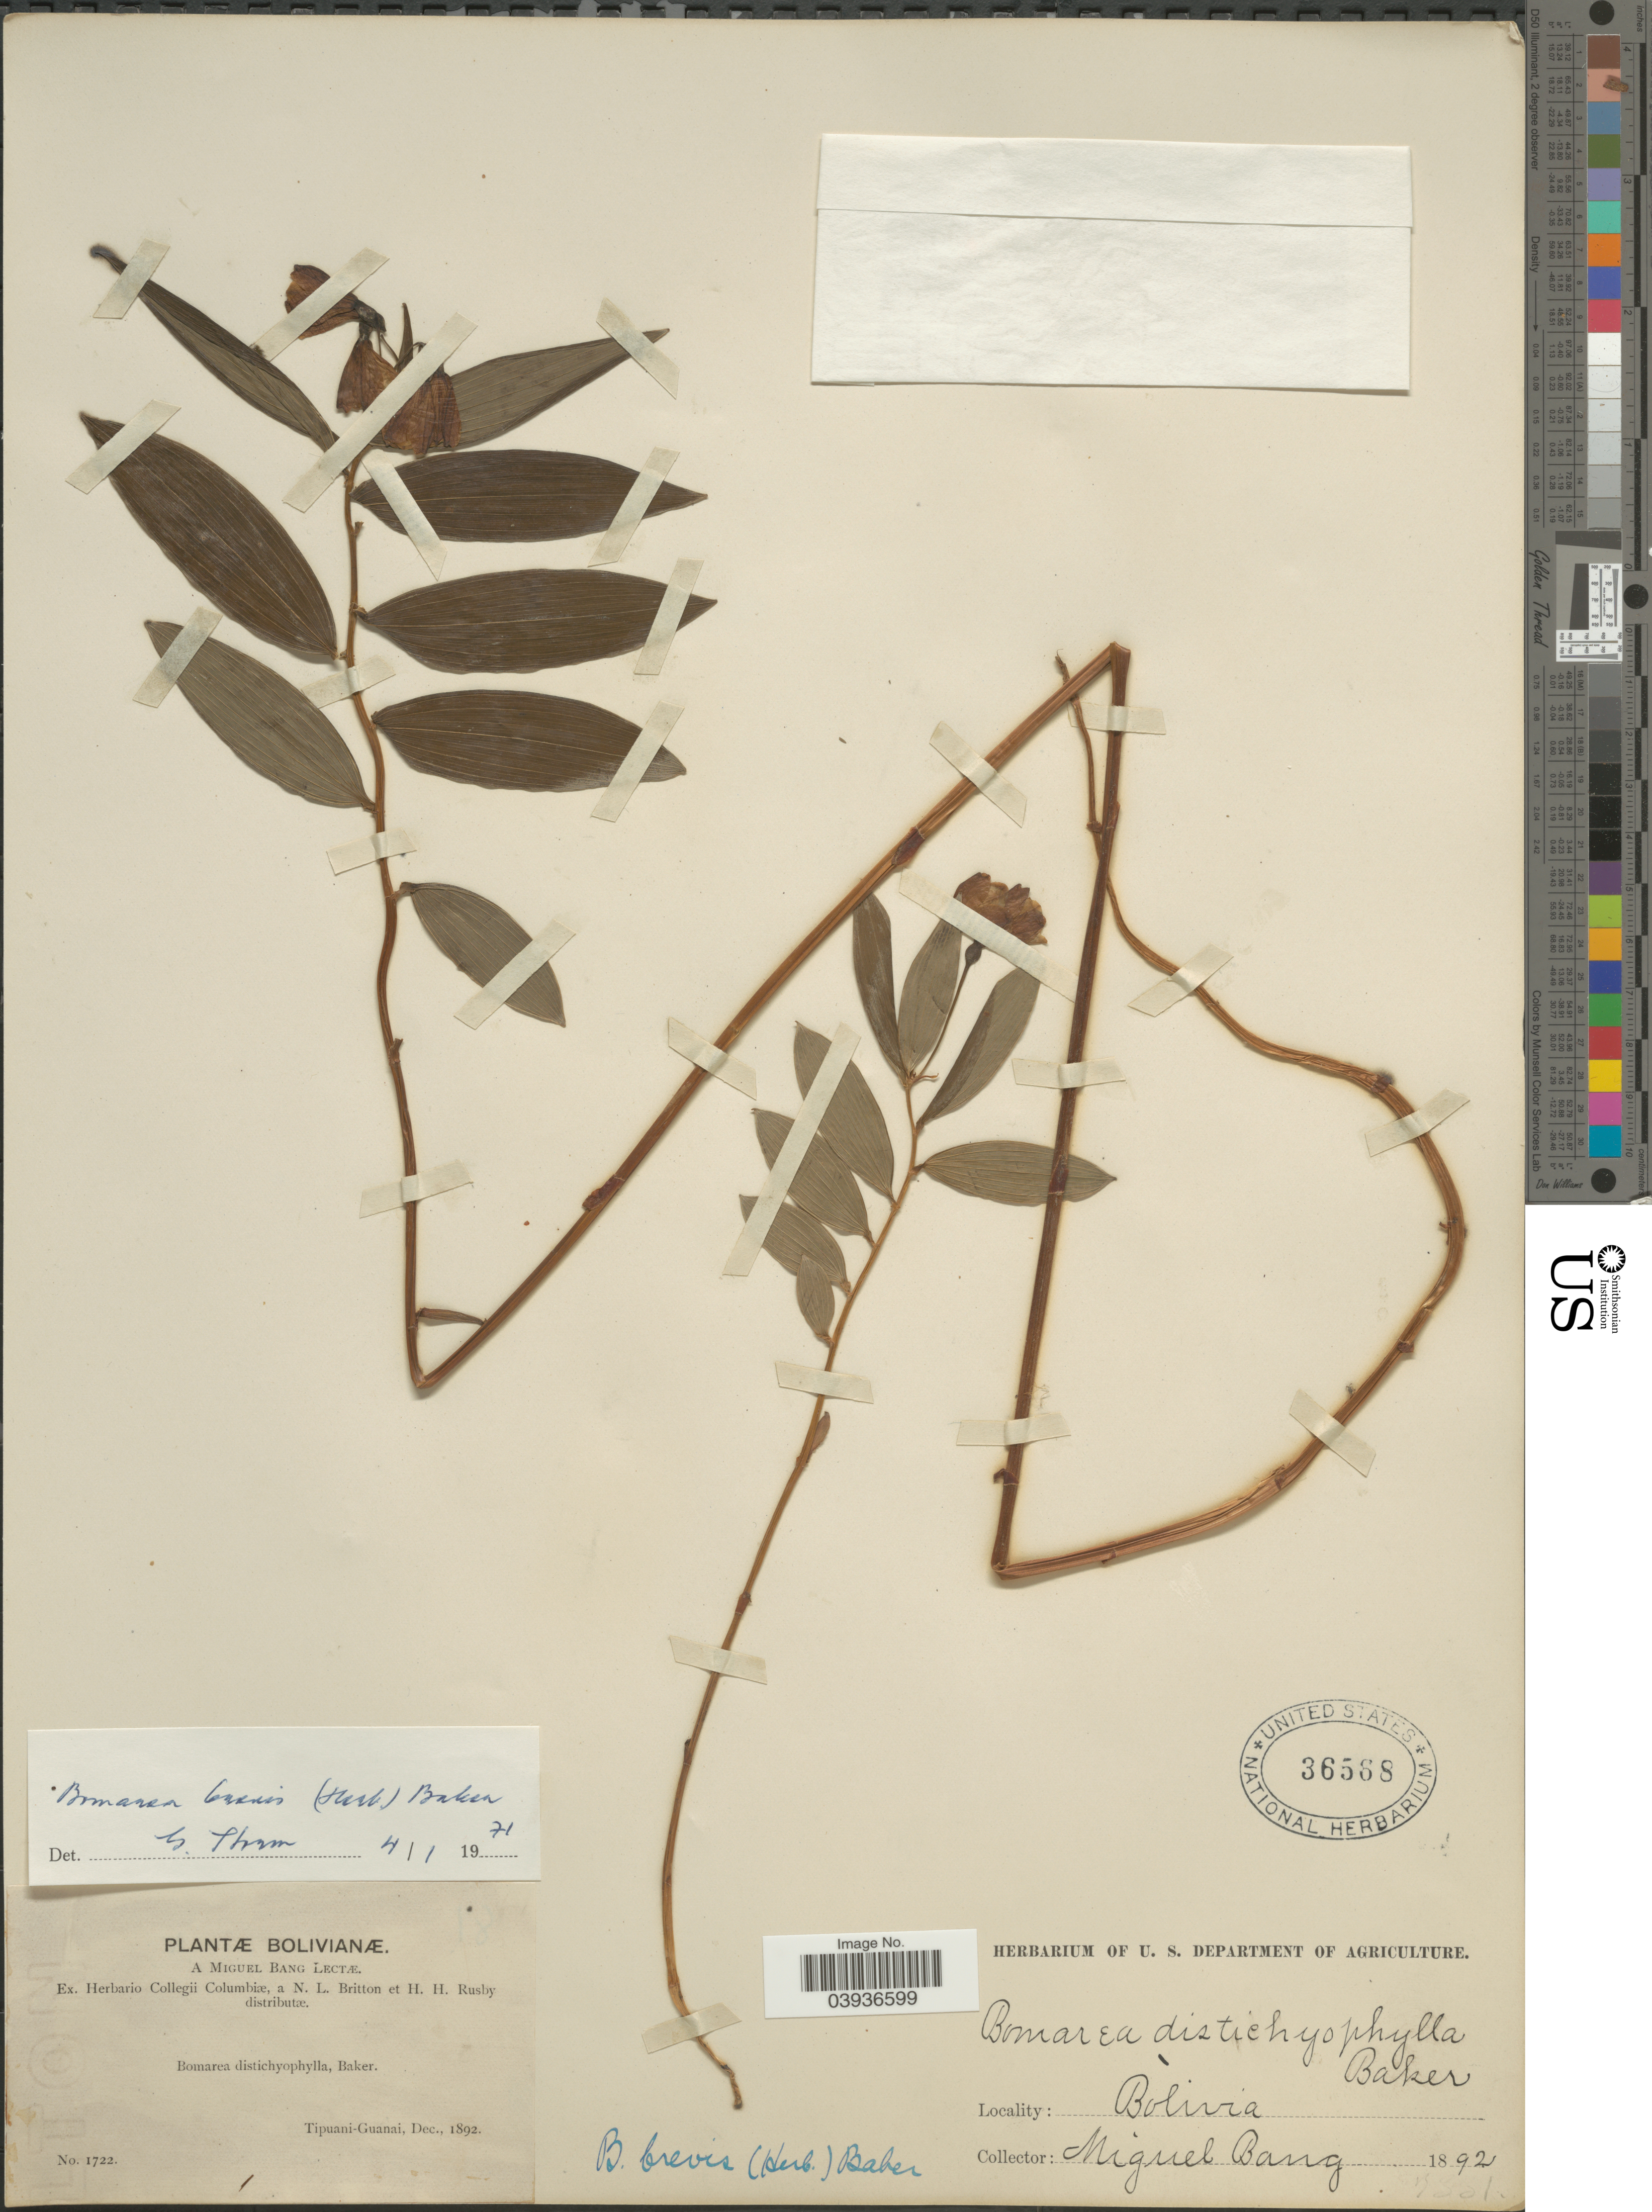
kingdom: Plantae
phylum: Tracheophyta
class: Liliopsida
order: Liliales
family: Alstroemeriaceae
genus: Bomarea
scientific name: Bomarea brevis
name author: (Herb.) Baker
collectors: M. Bang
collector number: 1722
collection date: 1892-12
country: Bolivia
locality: Tipuani-Guanai.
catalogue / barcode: US 36568